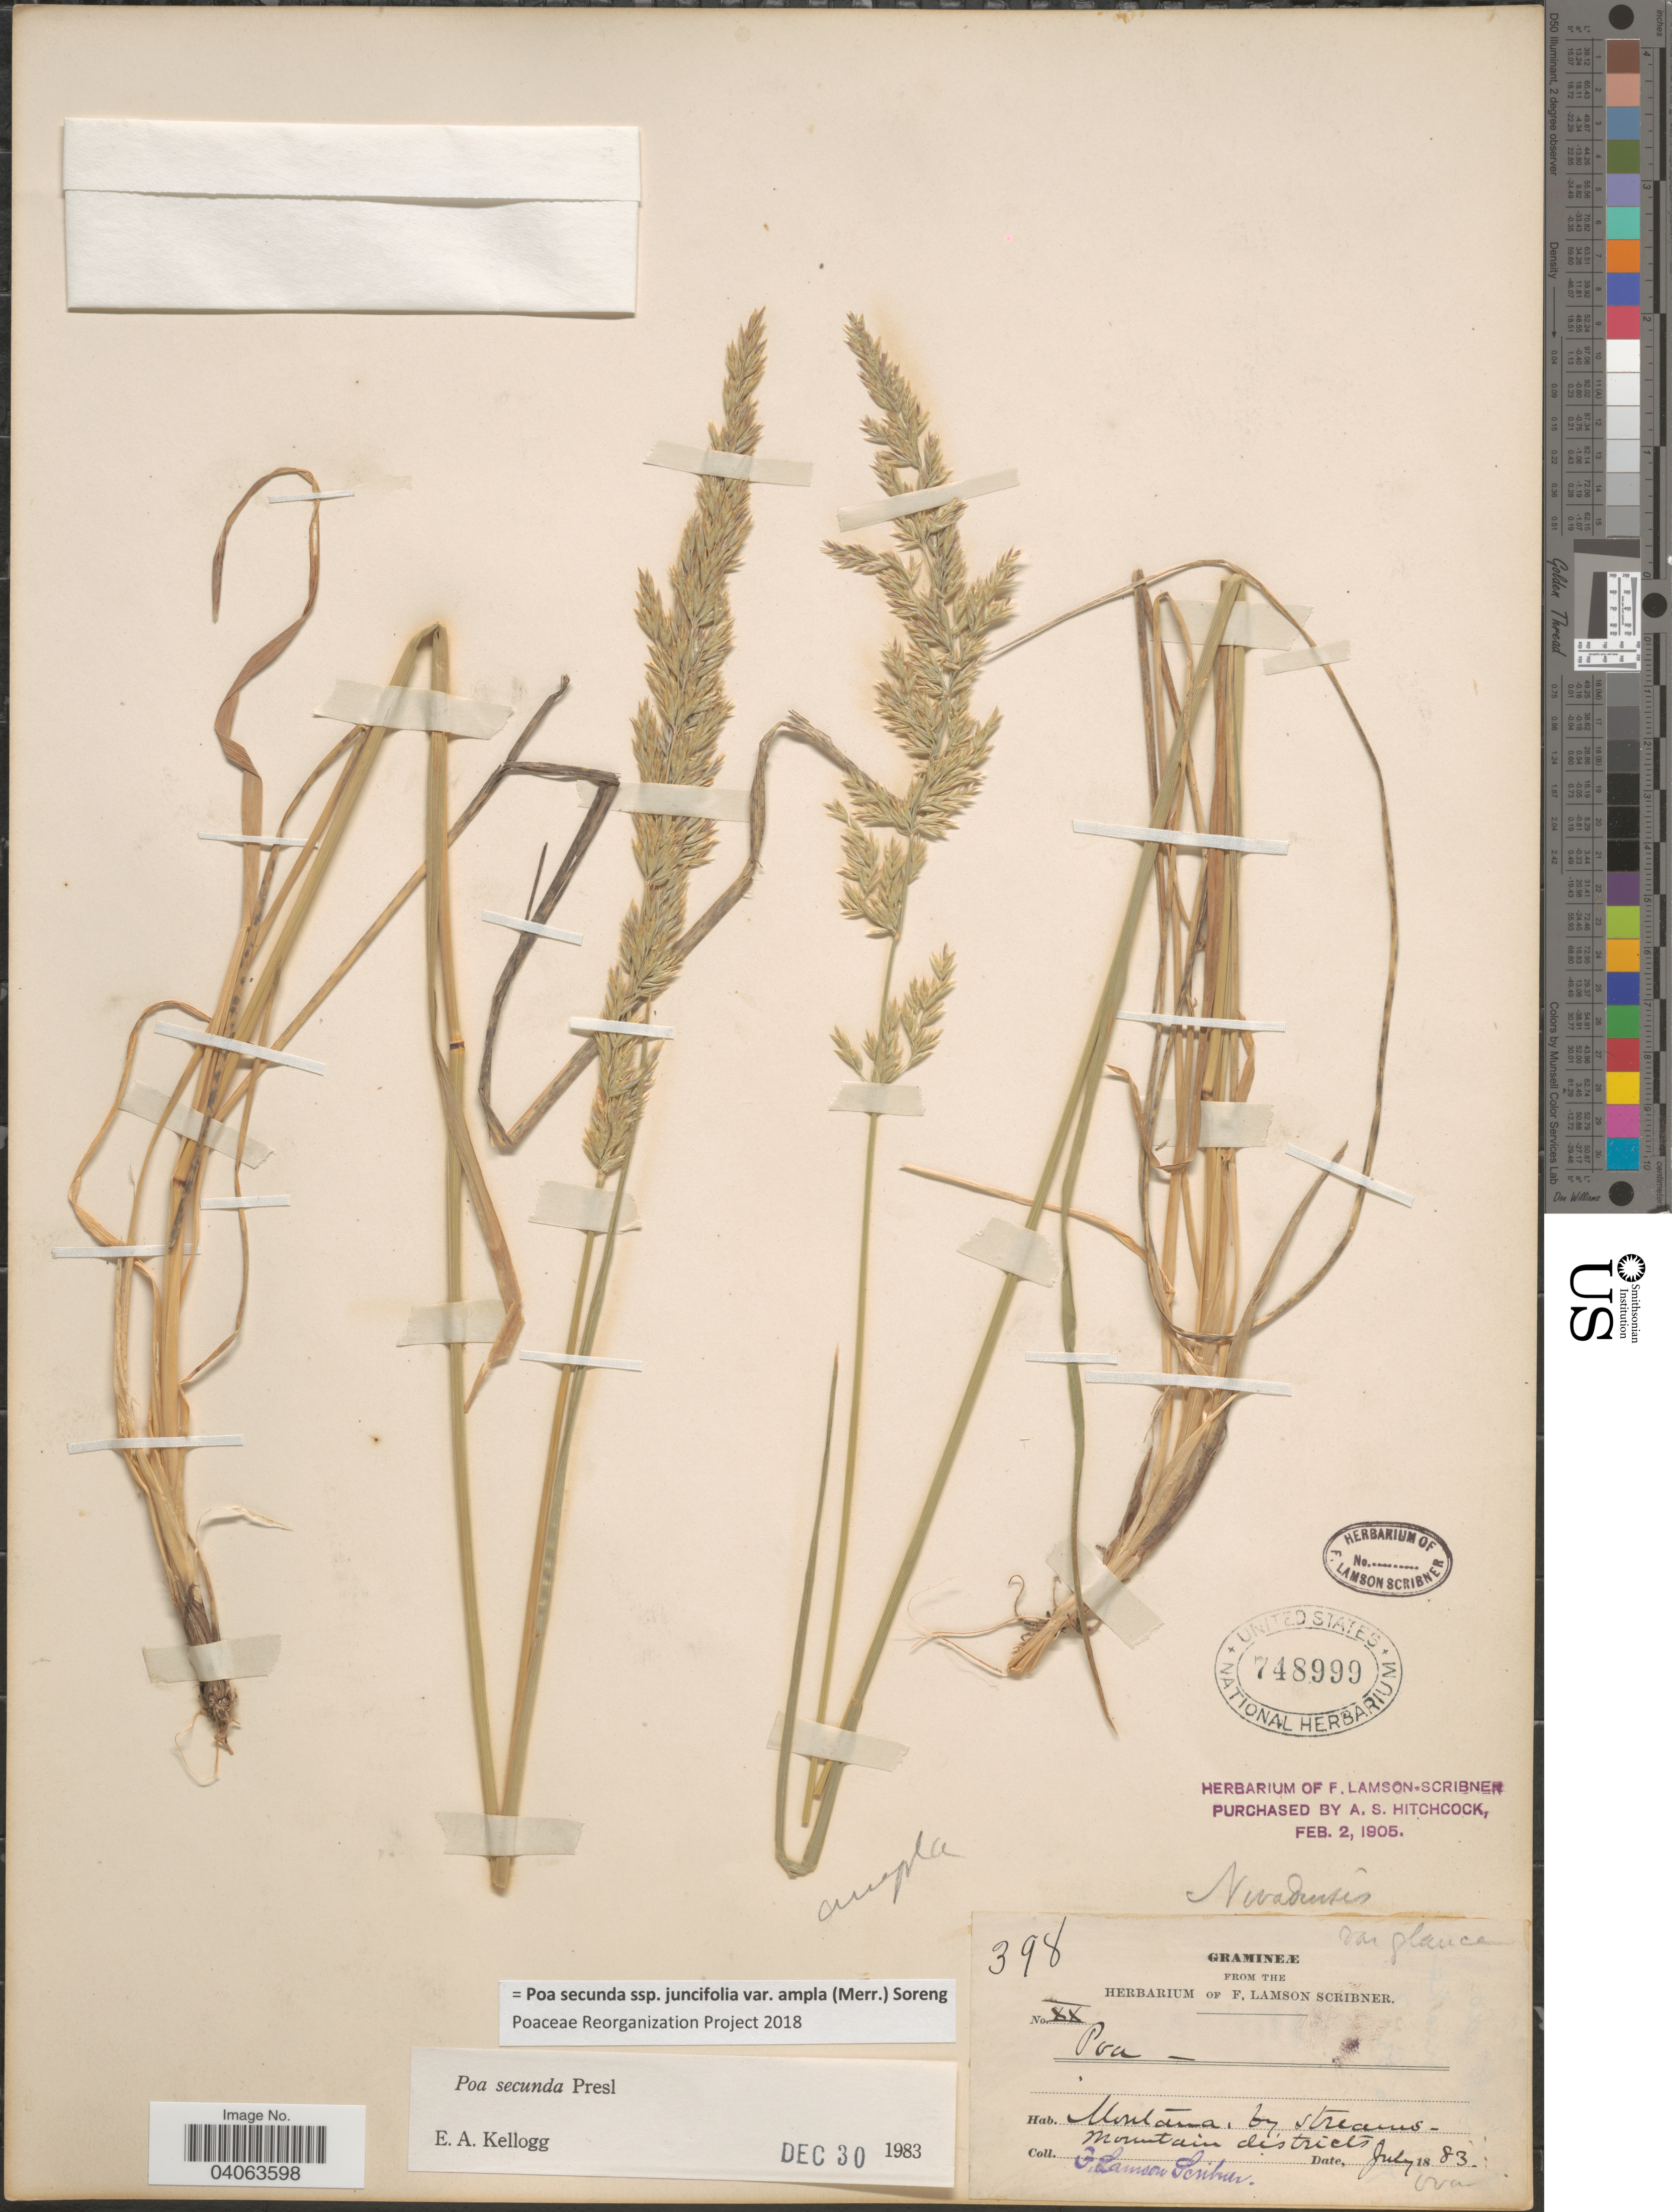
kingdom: Plantae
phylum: Tracheophyta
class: Liliopsida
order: Poales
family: Poaceae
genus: Poa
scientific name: Poa secunda subsp. juncifolia var. ampla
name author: (Merr.) Soreng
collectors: F. Lamson-Scribner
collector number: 398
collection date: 1883-07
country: United States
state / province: Montana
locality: By streams-mountain districts.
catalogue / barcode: US 748999